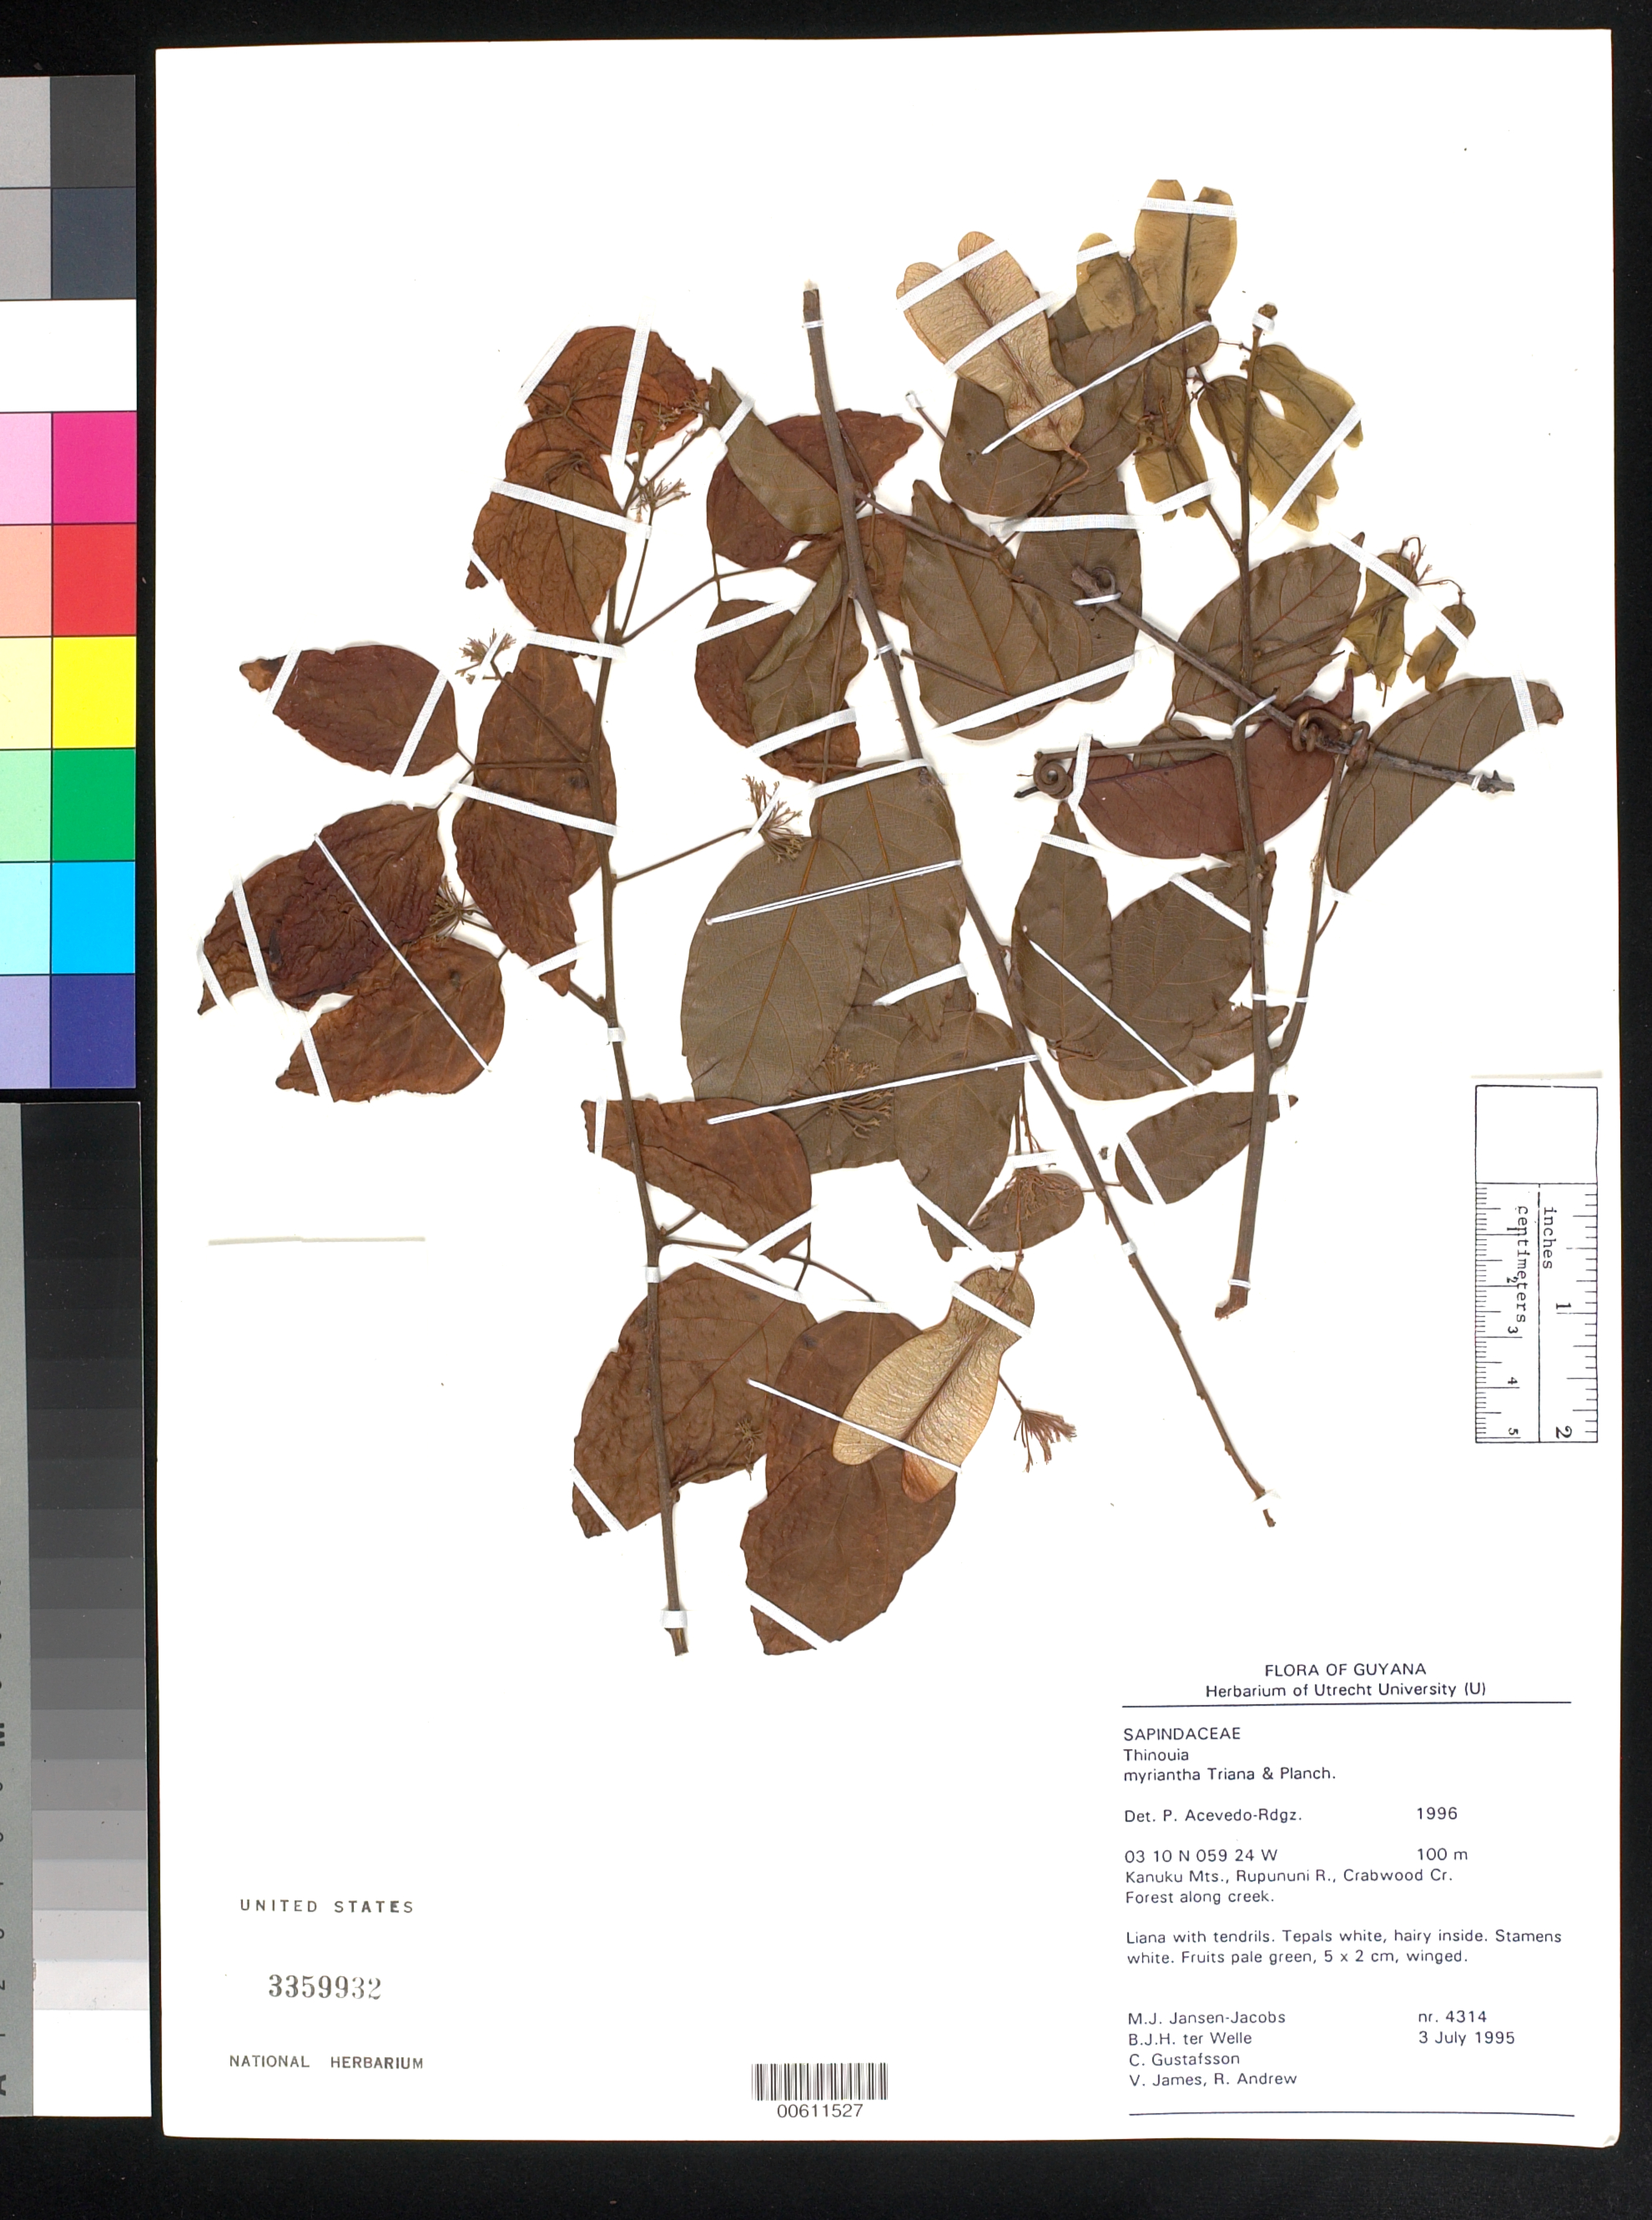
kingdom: Plantae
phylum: Tracheophyta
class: Magnoliopsida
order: Sapindales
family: Sapindaceae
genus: Thinouia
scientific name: Thinouia myriantha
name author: Triana & Planch.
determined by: Acevedo-Rodríguez, P., (BOT), Smithsonian Institution - National Museum of Natural History (UNITED STATES)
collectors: M. J. Jansen-Jacobs, B. Welle, C. G. Gustafsson, V. James & R. Andrew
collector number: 4314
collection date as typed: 3-Jul-95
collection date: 1995-07-03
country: Guyana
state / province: U. Takutu-U. Essequibo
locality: Crabwood Creek, Rupununi River, Kanuku Mts.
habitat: Forest along creek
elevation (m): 100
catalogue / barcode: US 3359932